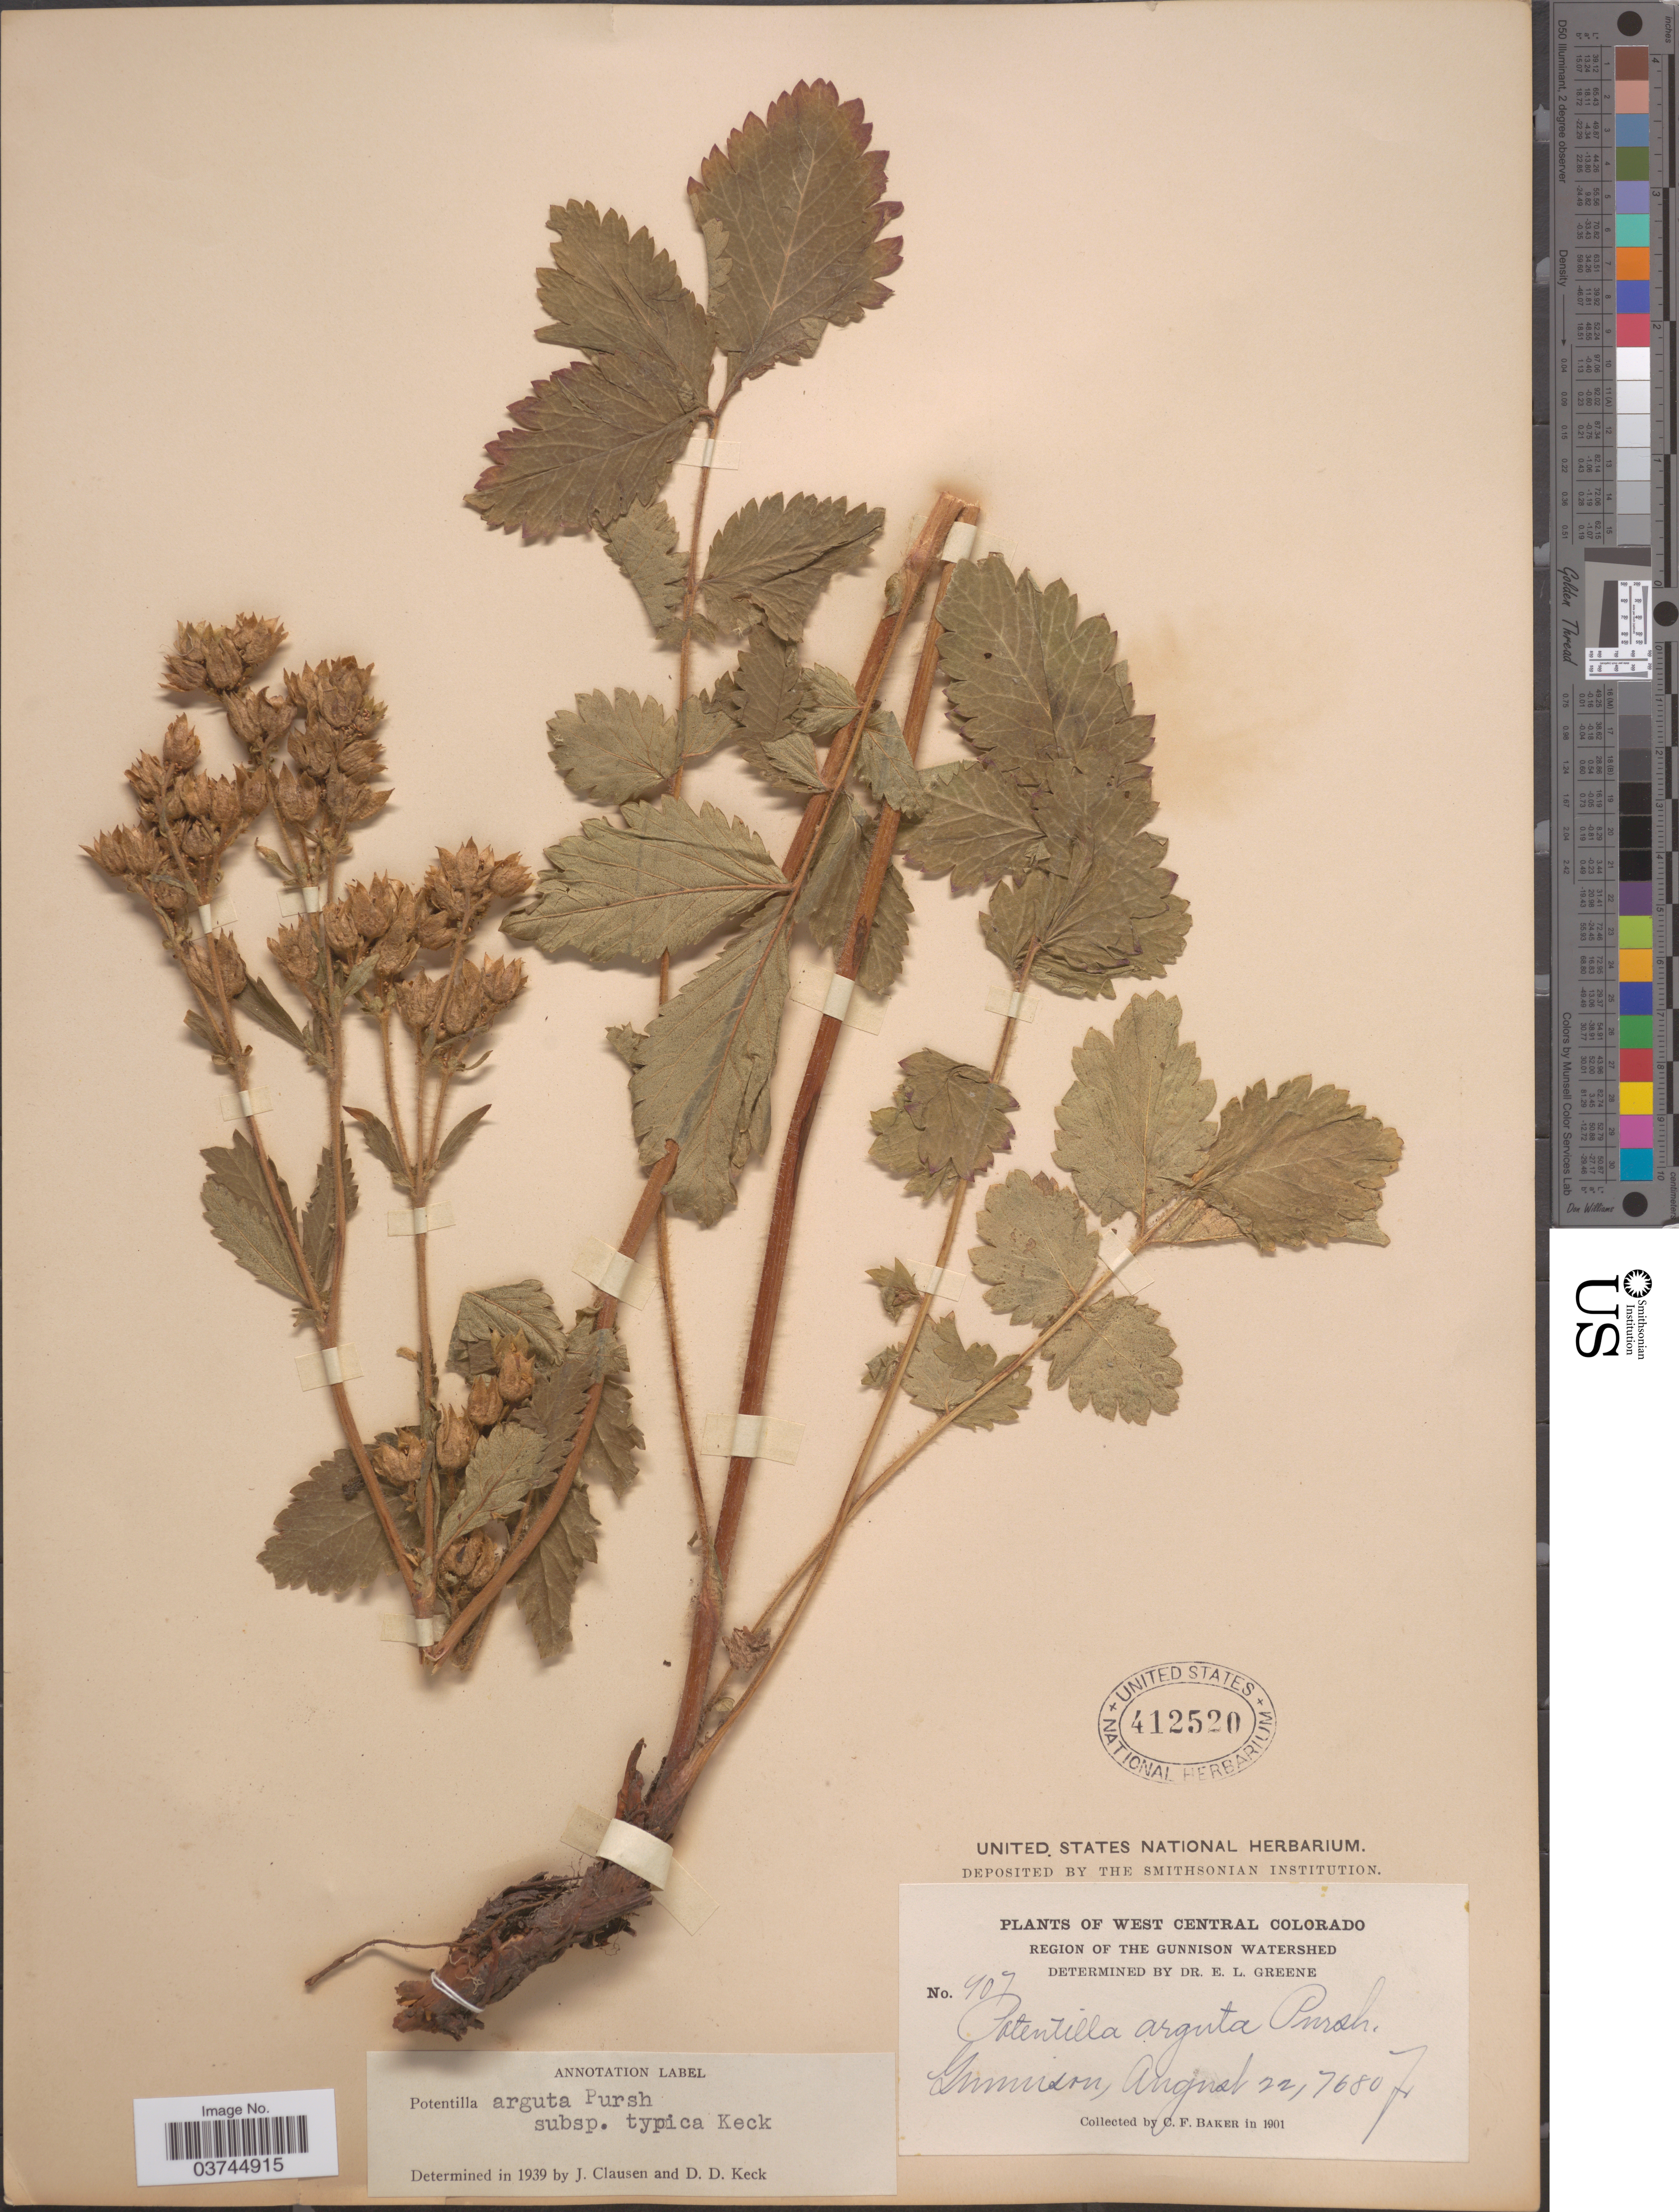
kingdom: Plantae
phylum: Tracheophyta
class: Magnoliopsida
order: Rosales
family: Rosaceae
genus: Drymocallis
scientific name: Drymocallis arguta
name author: (Pursh) Rydb.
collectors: C. F. Baker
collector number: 407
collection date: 1901-08-22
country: United States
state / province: Colorado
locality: West Central Colorado. Region of the Gunnison Watershed. Gunnison.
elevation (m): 2341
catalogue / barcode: US 412520